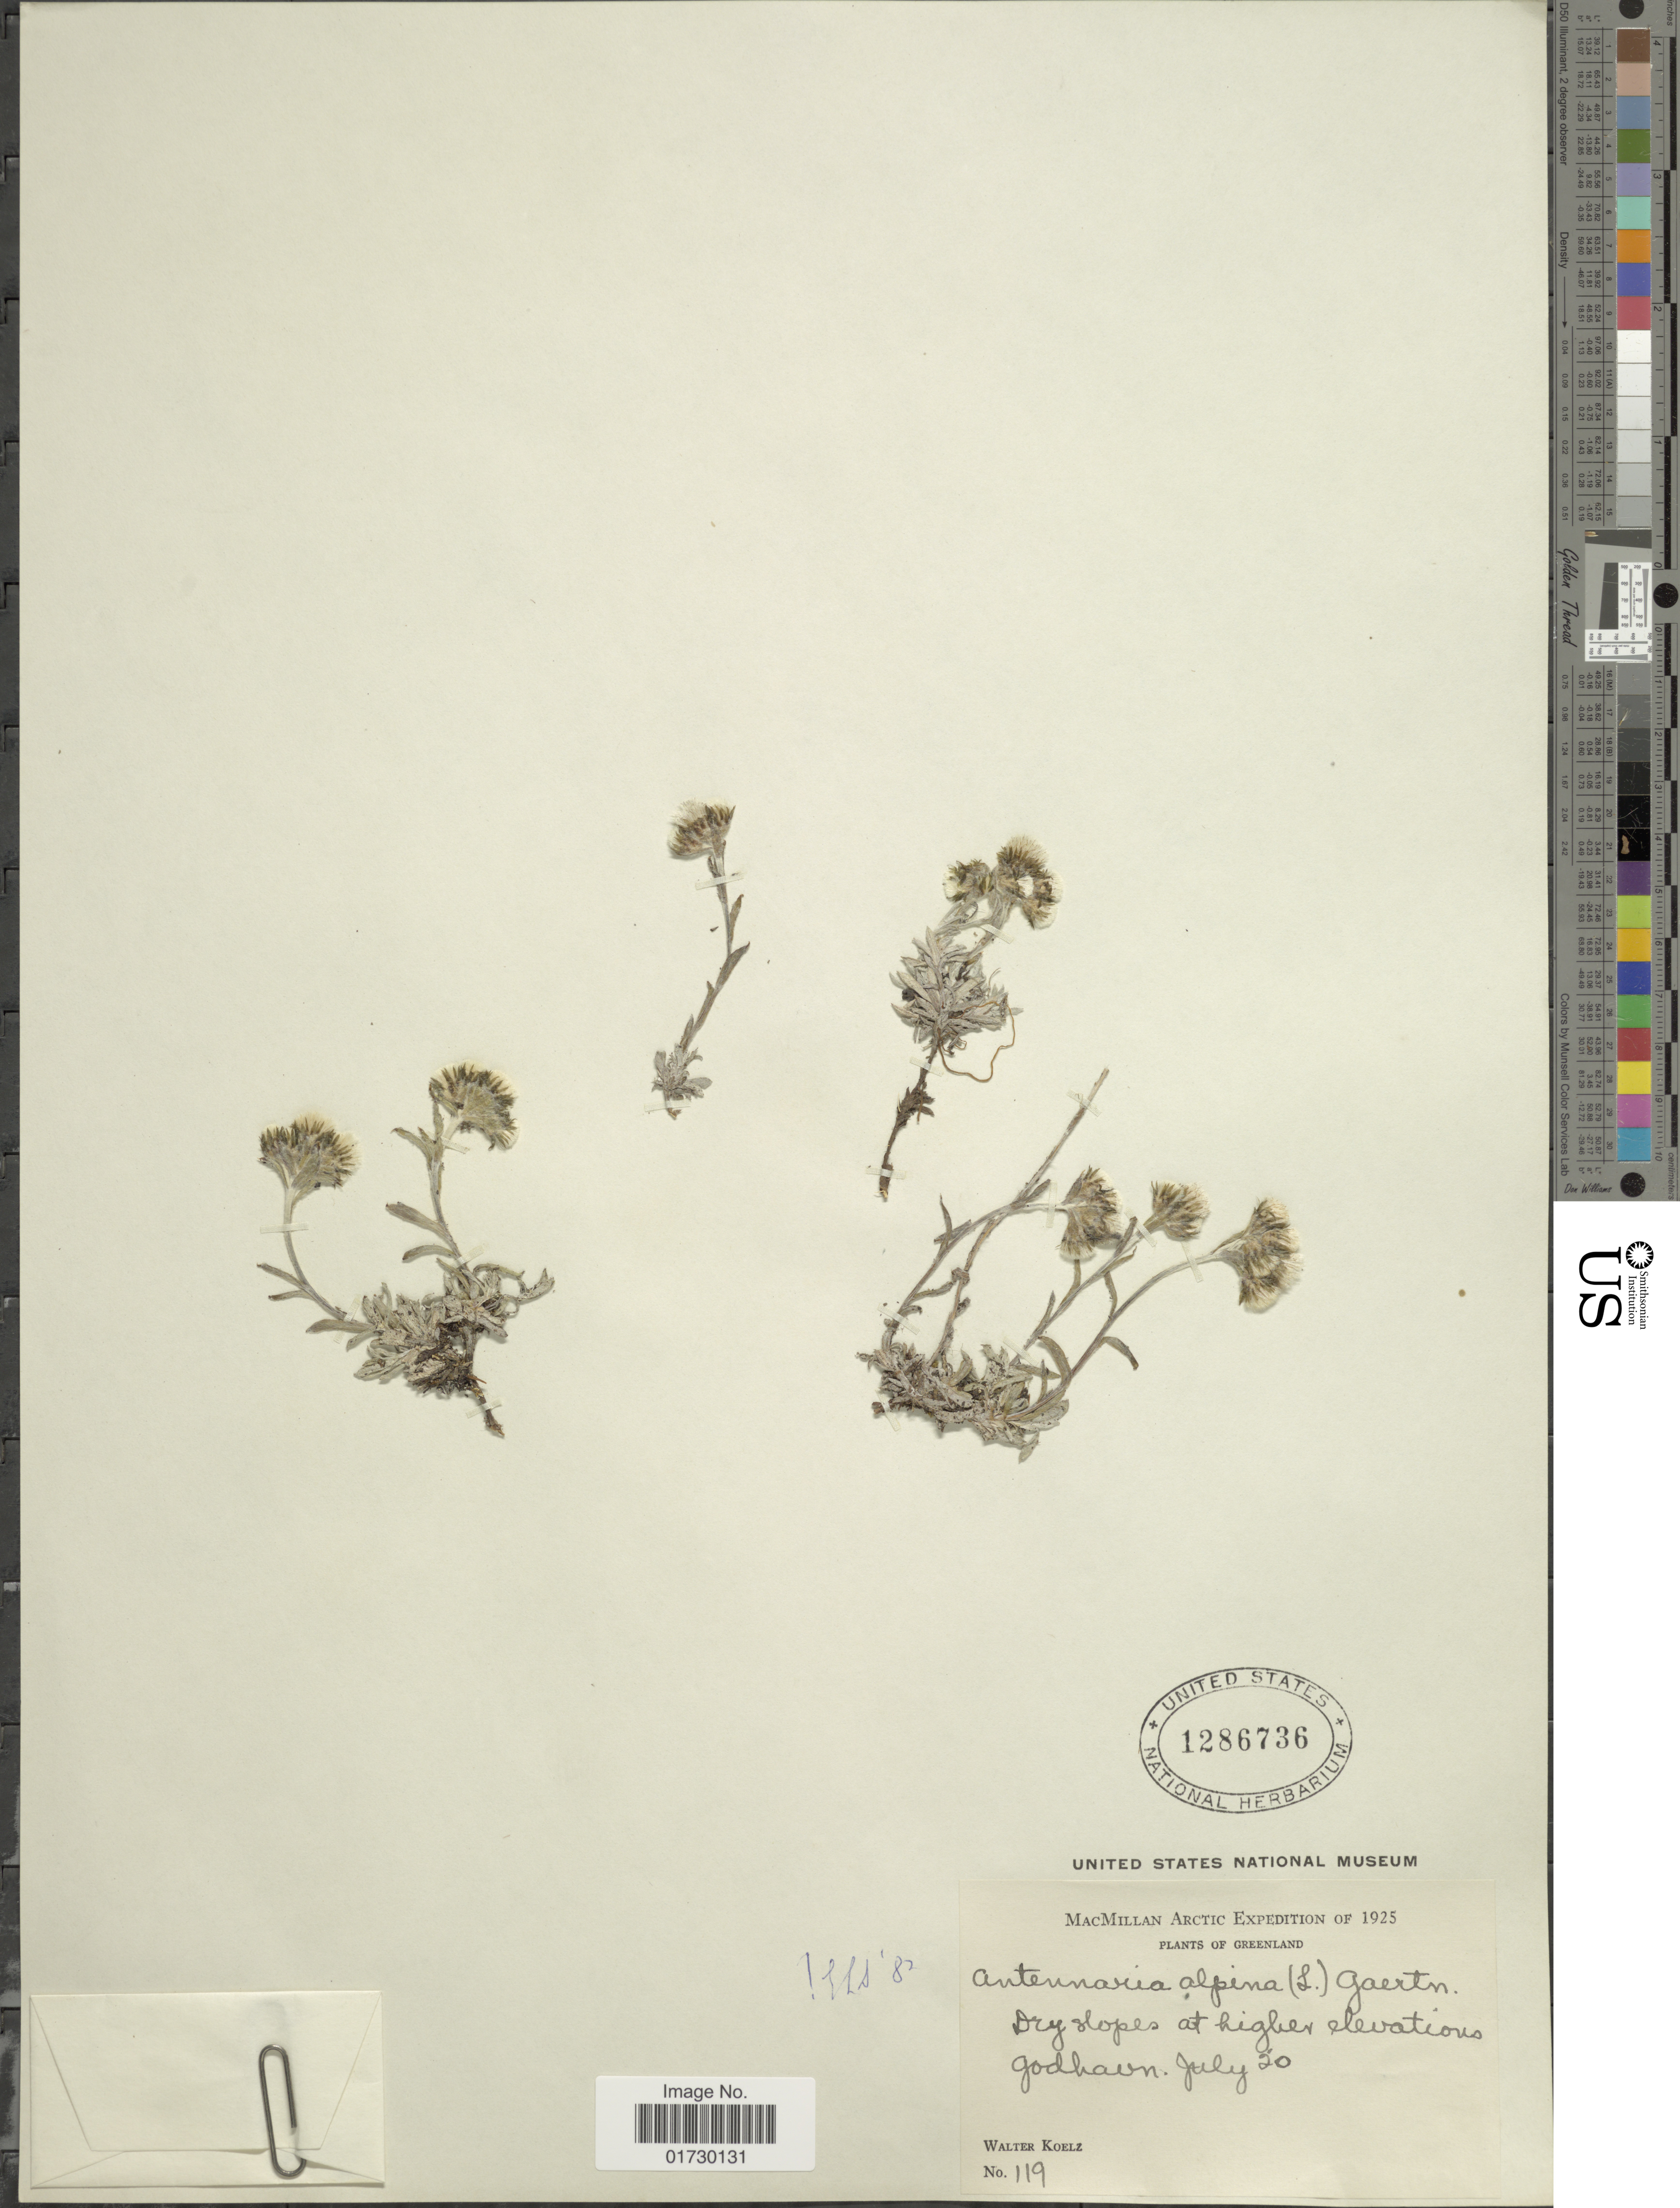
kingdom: Plantae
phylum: Tracheophyta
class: Magnoliopsida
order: Asterales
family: Asteraceae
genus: Antennaria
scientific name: Antennaria alpina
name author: (L.) Gaertn.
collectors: W. N. Koelz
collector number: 119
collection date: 1925-07-20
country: Greenland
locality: Dry slopes at higher elevations Godhavn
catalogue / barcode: US 1286736